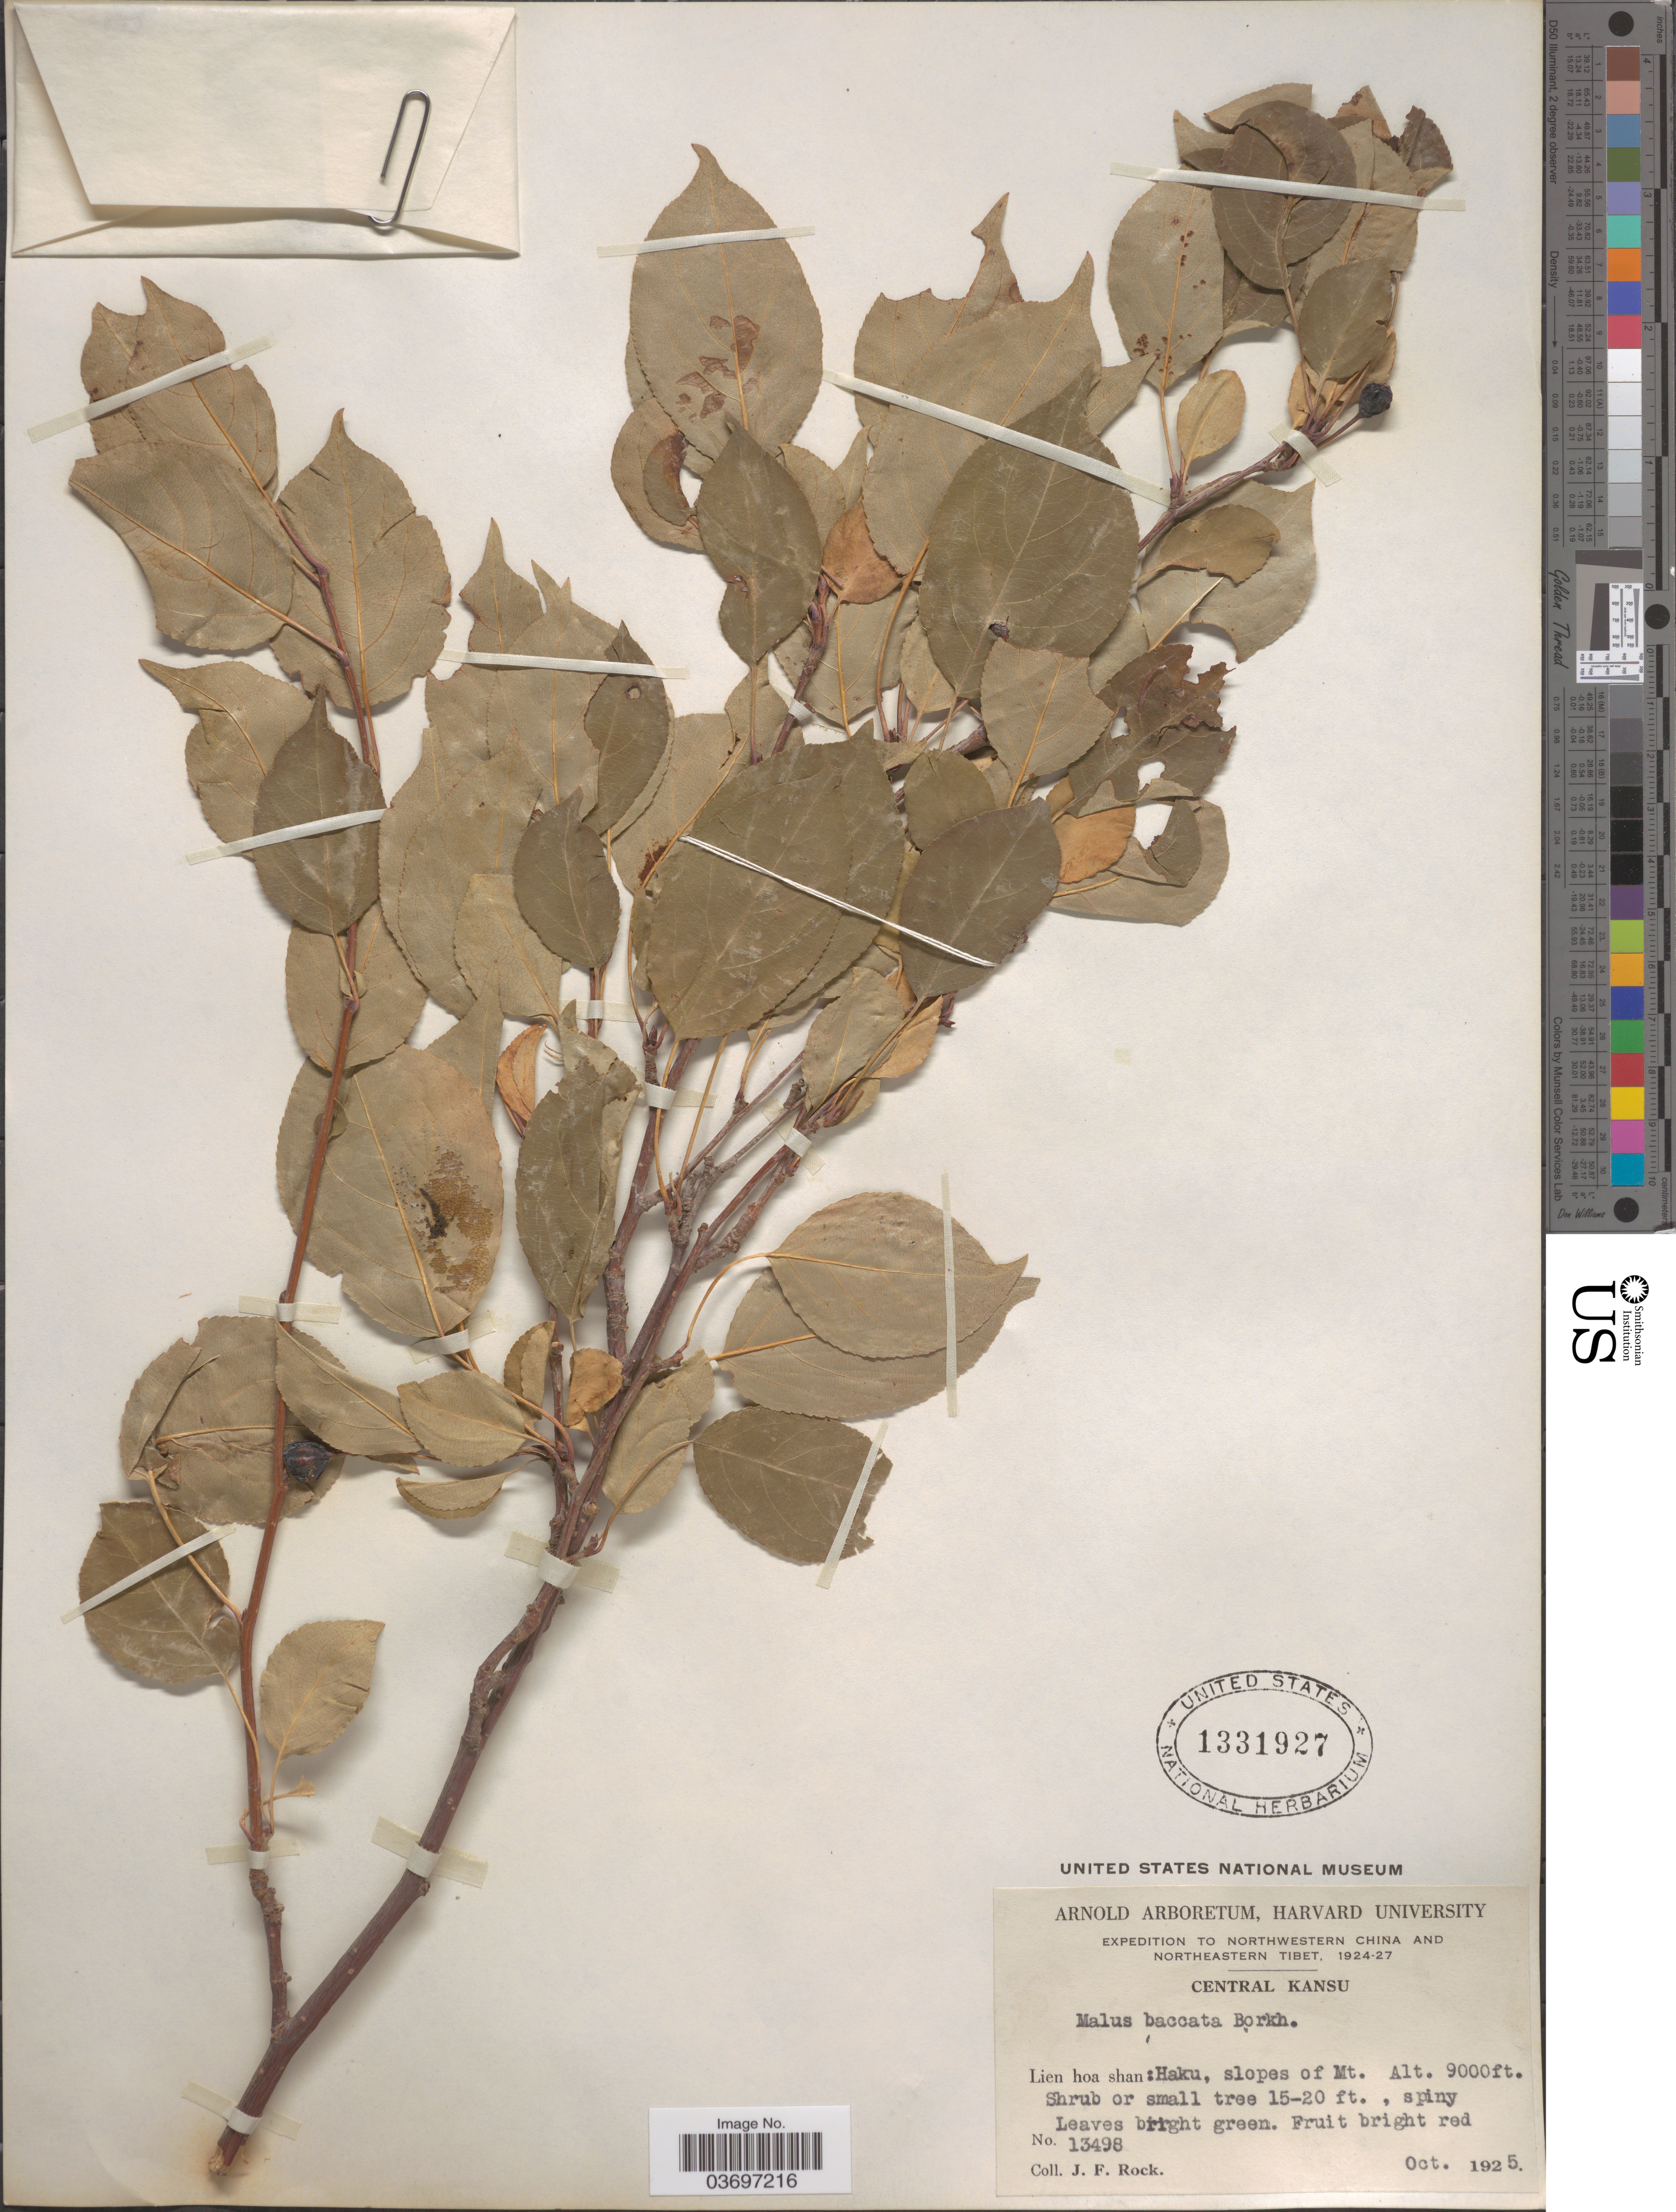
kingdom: Plantae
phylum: Tracheophyta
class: Magnoliopsida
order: Rosales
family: Rosaceae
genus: Malus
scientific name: Malus baccata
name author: (L.) Borkh.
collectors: J. Rock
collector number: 13498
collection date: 1925-10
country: China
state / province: Gansu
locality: Central Kansu. Lien hoa shan: Haku, slopes of Mt.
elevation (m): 2743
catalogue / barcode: US 1331927